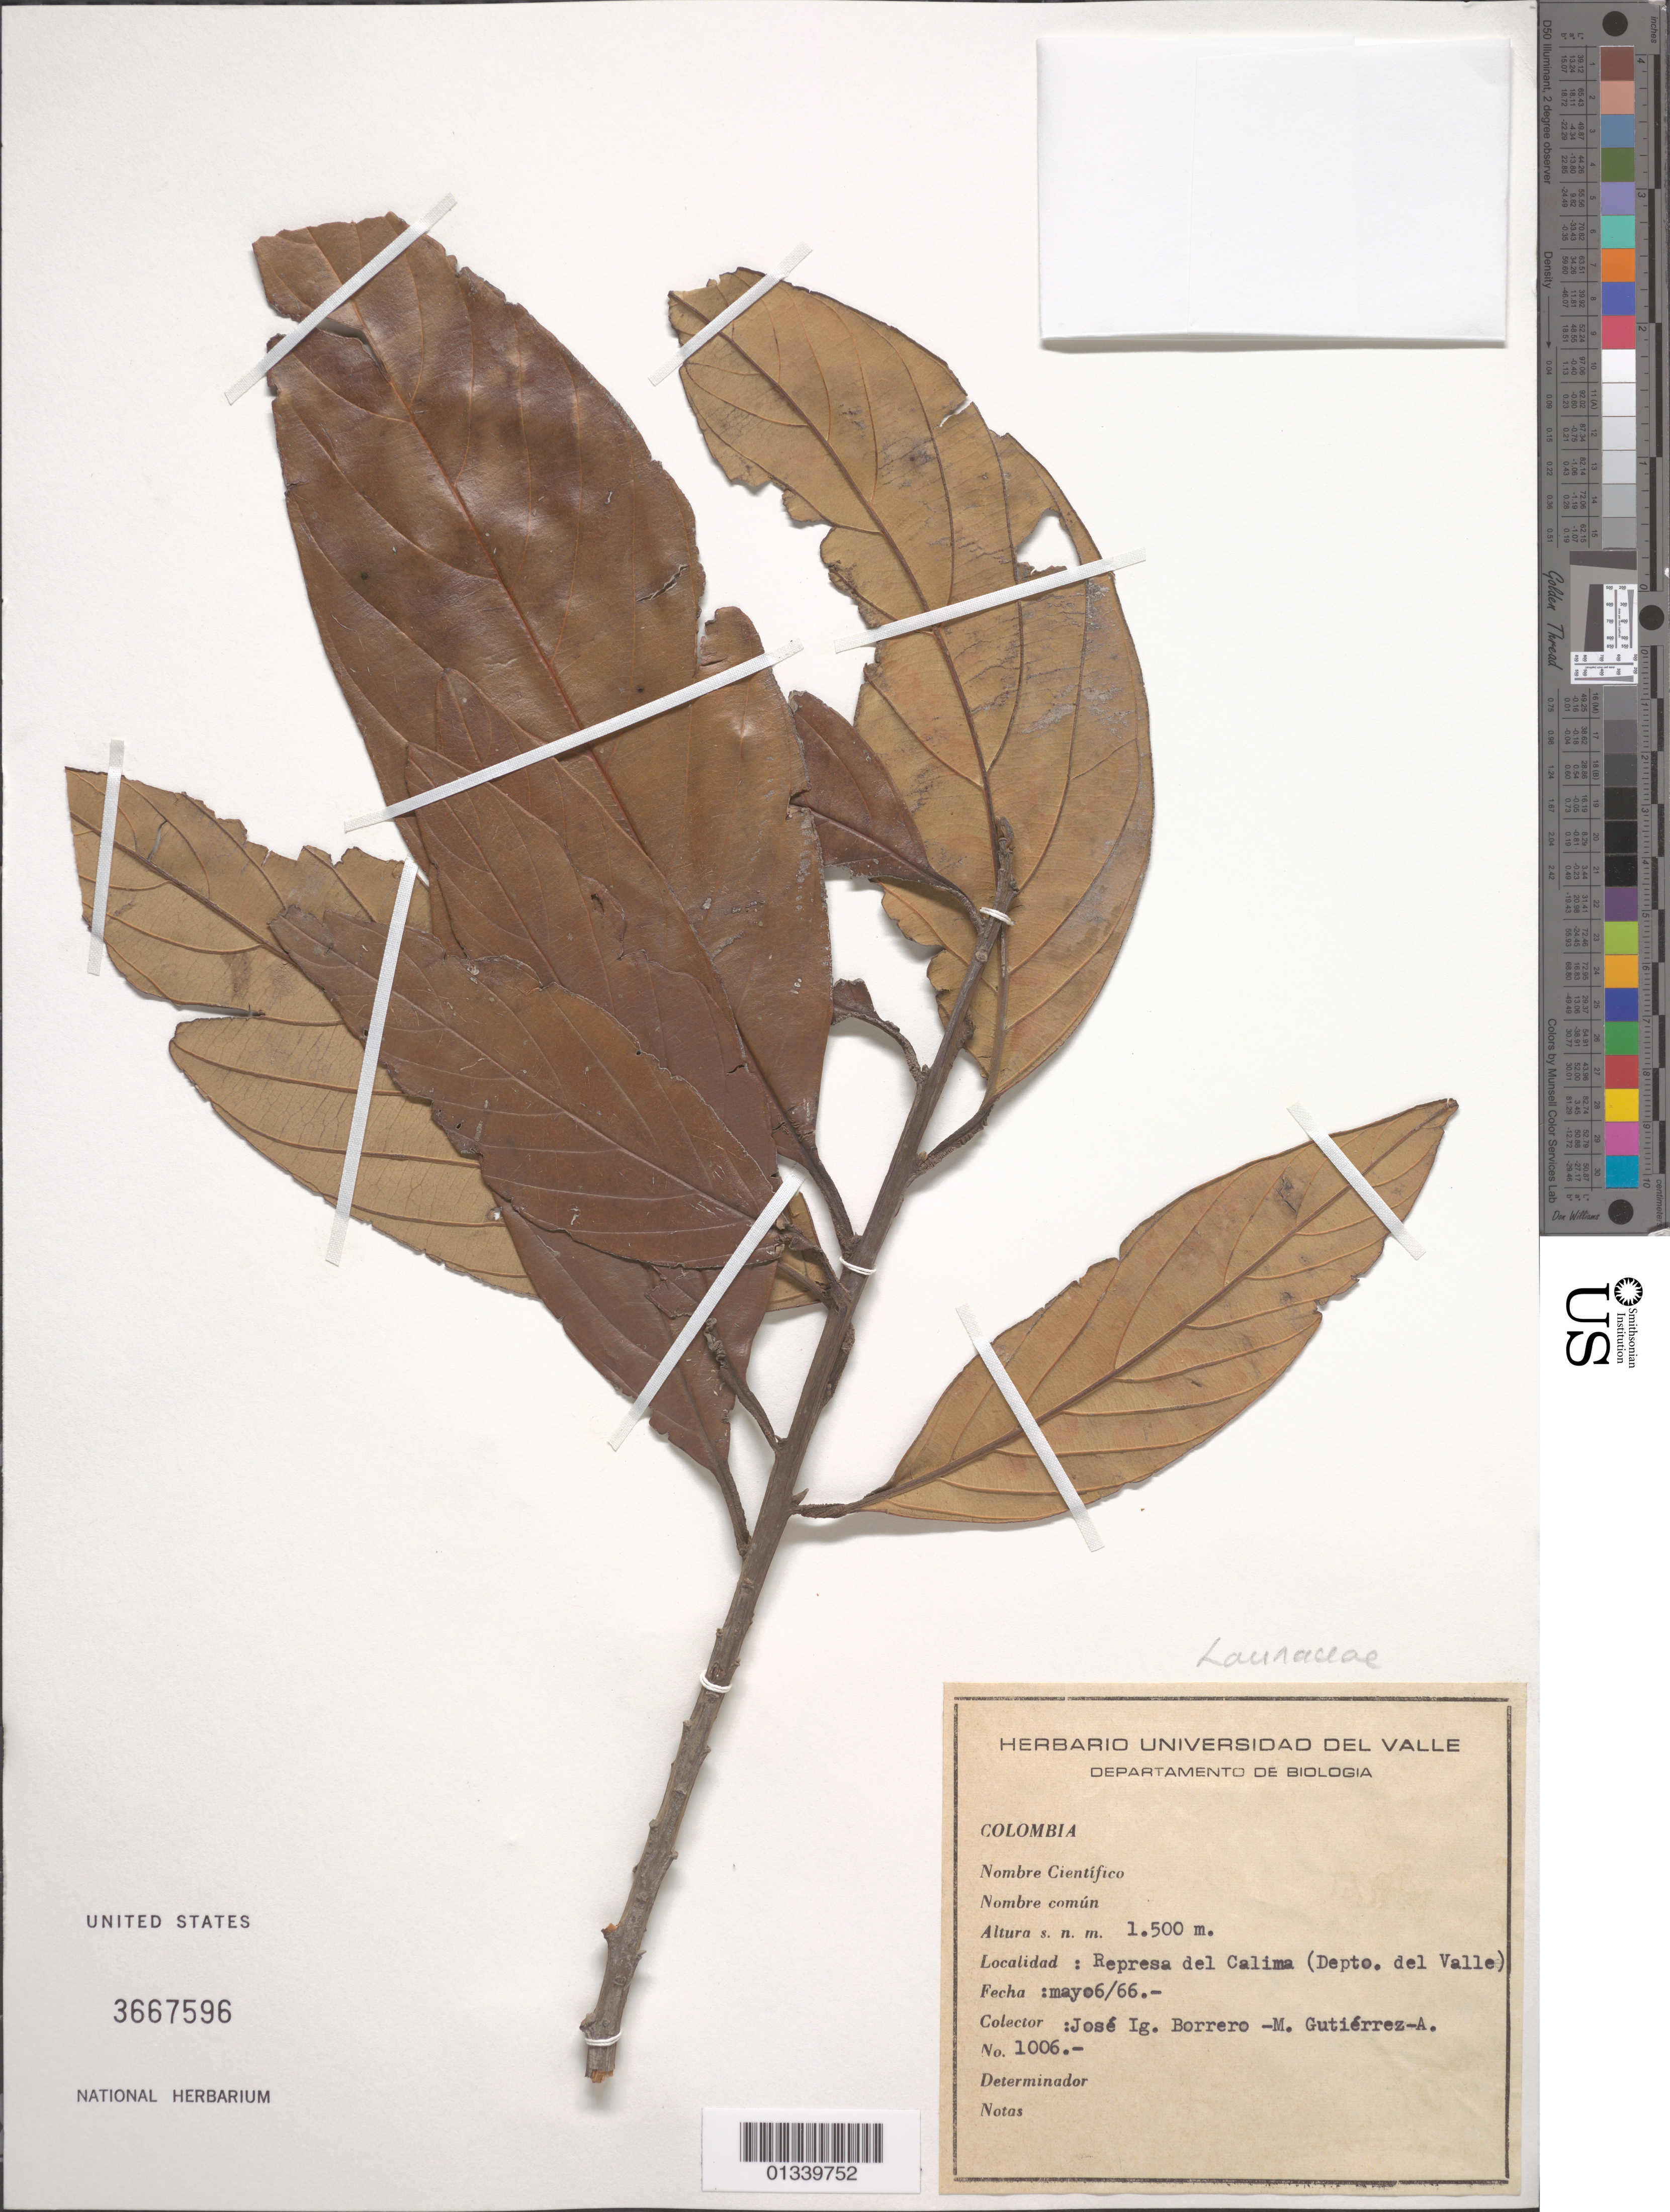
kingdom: Plantae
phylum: Tracheophyta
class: Magnoliopsida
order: Laurales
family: Lauraceae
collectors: J. Borrero & M. Gutierrez A.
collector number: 1006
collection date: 1966-05-06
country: Colombia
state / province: Valle del Cauca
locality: Represa del Calima.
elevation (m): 1500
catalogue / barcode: US 3667596